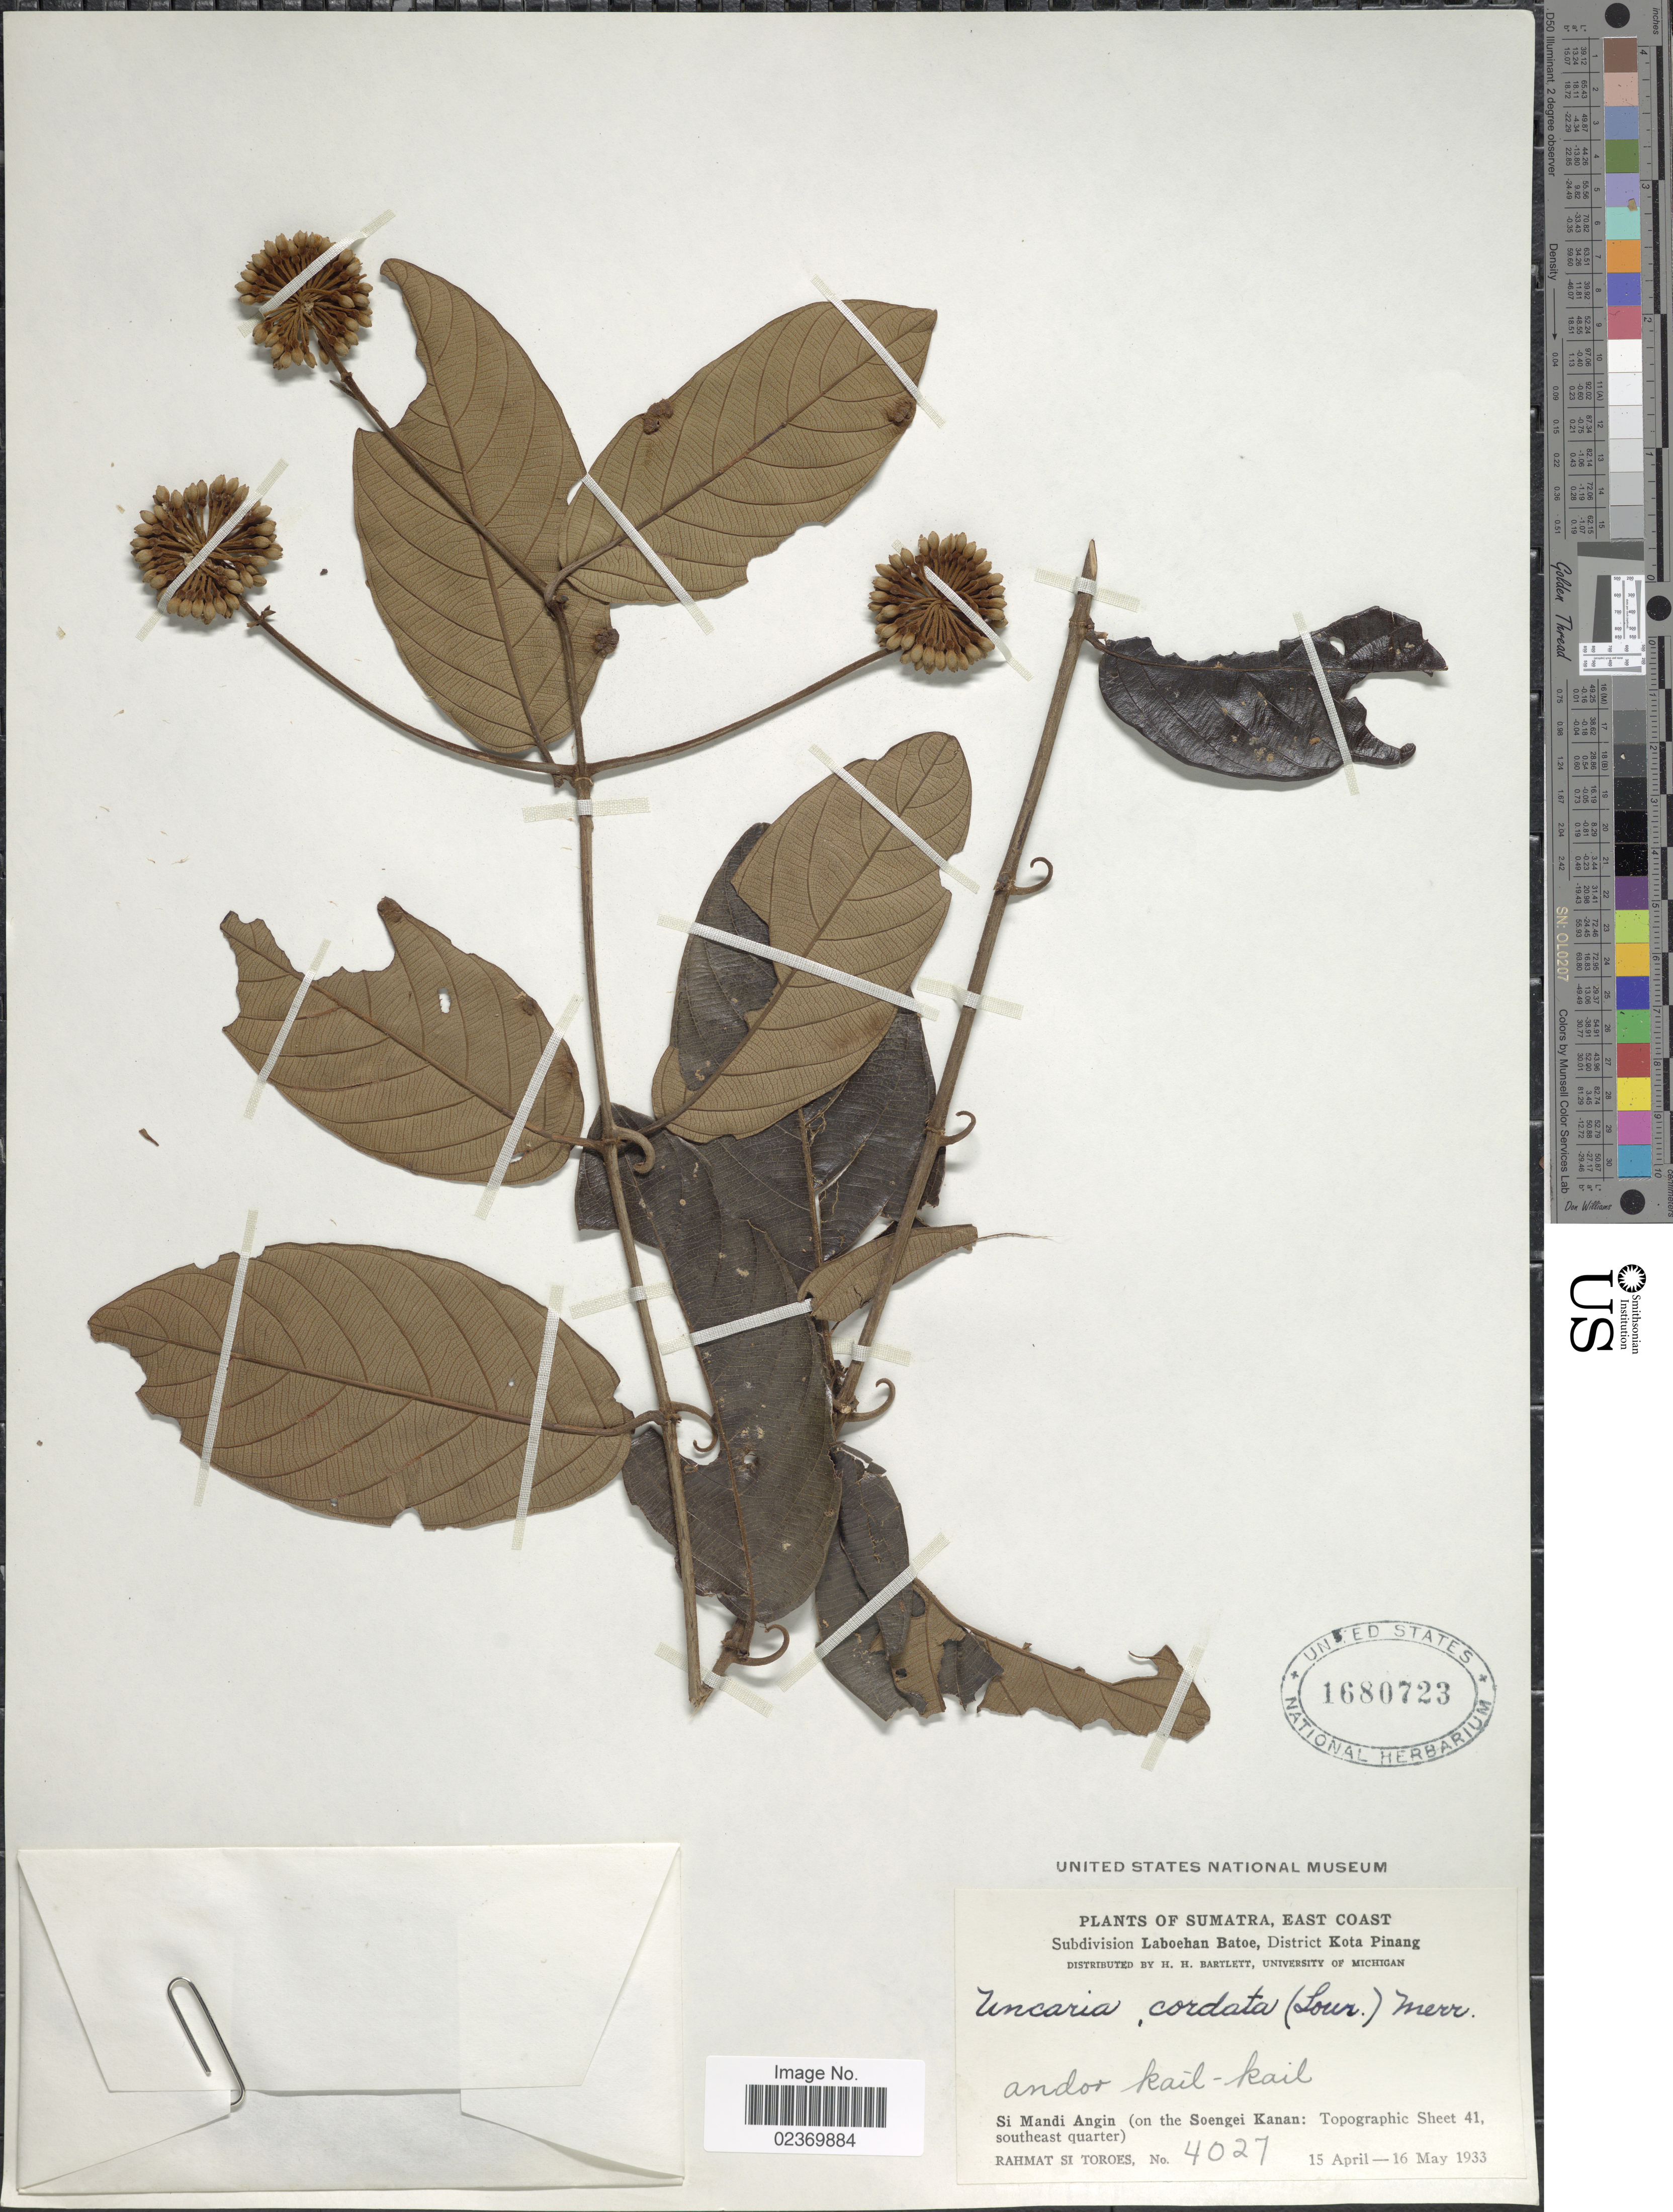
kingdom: Plantae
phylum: Tracheophyta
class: Magnoliopsida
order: Gentianales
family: Rubiaceae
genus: Uncaria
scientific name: Uncaria cordata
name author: (Lour.) Merr.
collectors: Rahmat Si Boeea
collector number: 4027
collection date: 1933-04-15/1933-05-16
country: Indonesia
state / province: Sumatra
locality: East Coast, Subdivision Laboehan Batoe, District Kota Pinang. Si Mandi angin (on the Soengei Kanan: Topographic Sheet 41, southeast quarter)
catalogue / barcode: US 1680723